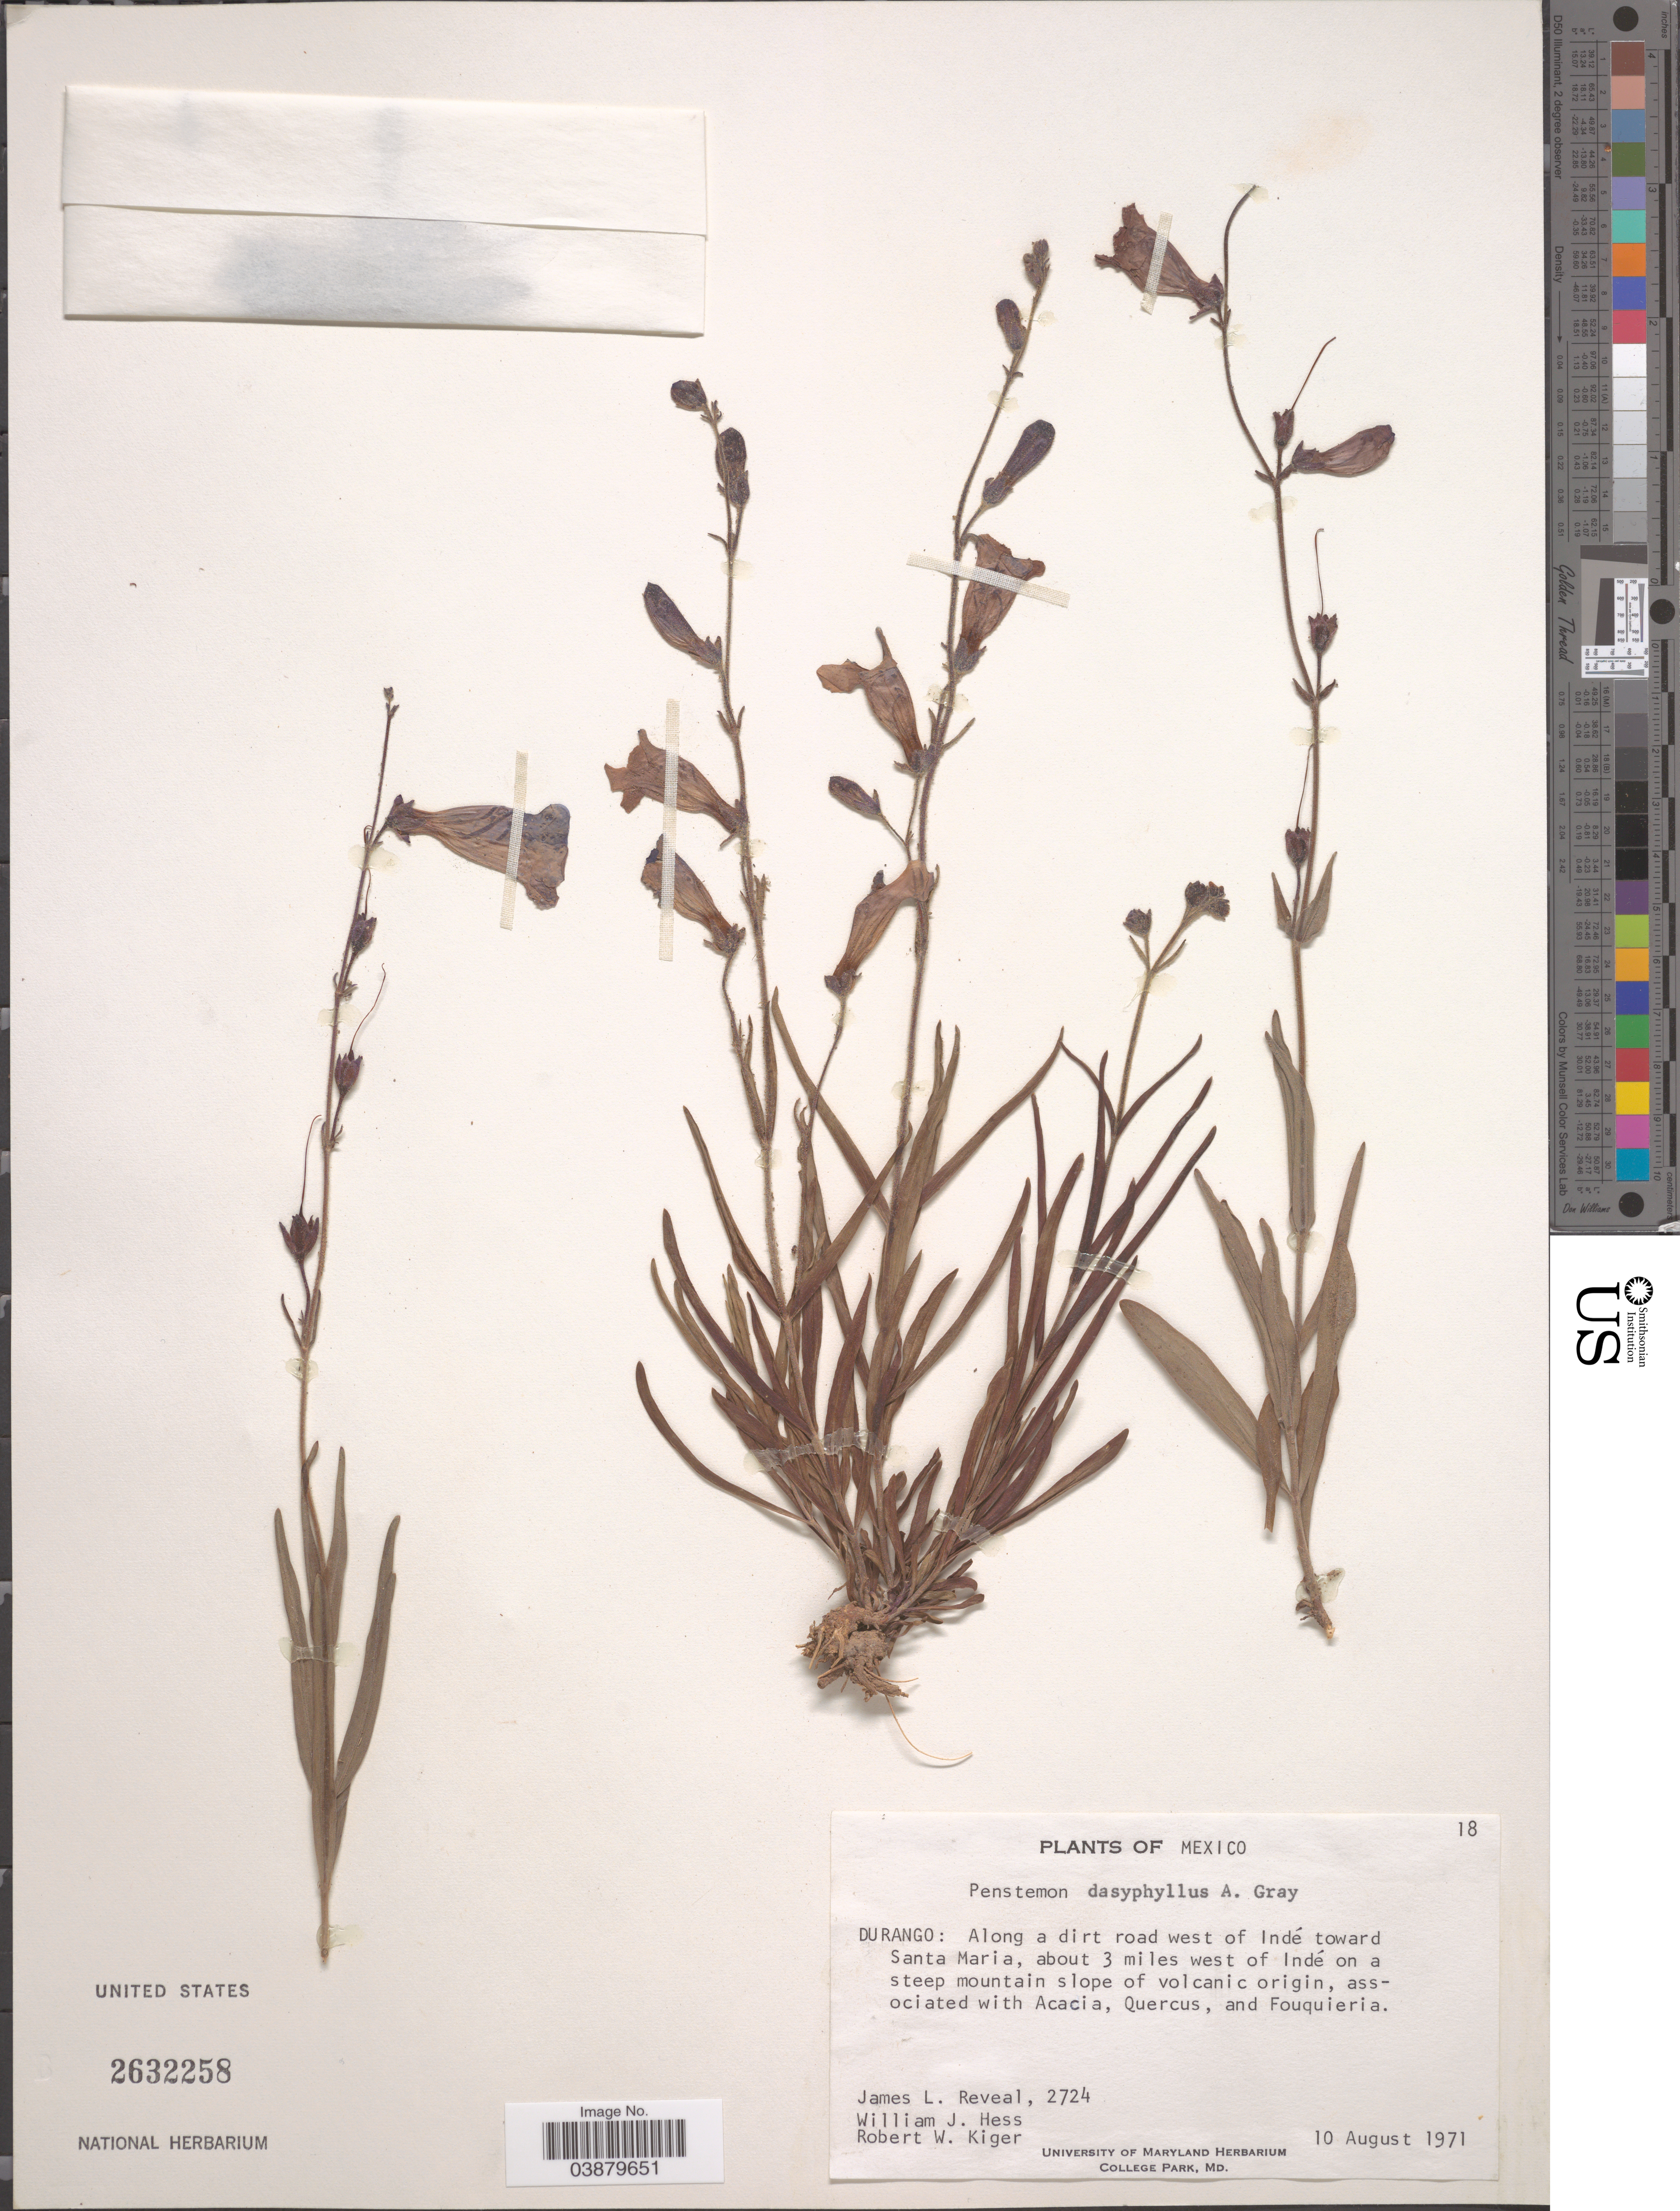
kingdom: Plantae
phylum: Tracheophyta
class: Magnoliopsida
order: Lamiales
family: Plantaginaceae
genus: Penstemon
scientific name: Penstemon dasyphyllus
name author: A. Gray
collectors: J. L. Reveal, W. Hess & R. Kiger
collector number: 2724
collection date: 1971-08-10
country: Mexico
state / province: Durango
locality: Along a dirt road west of Indé toward Santa Maria, about 3 miles west of Indé on a steep mountain slope of volcanic origin.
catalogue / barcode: US 2632258